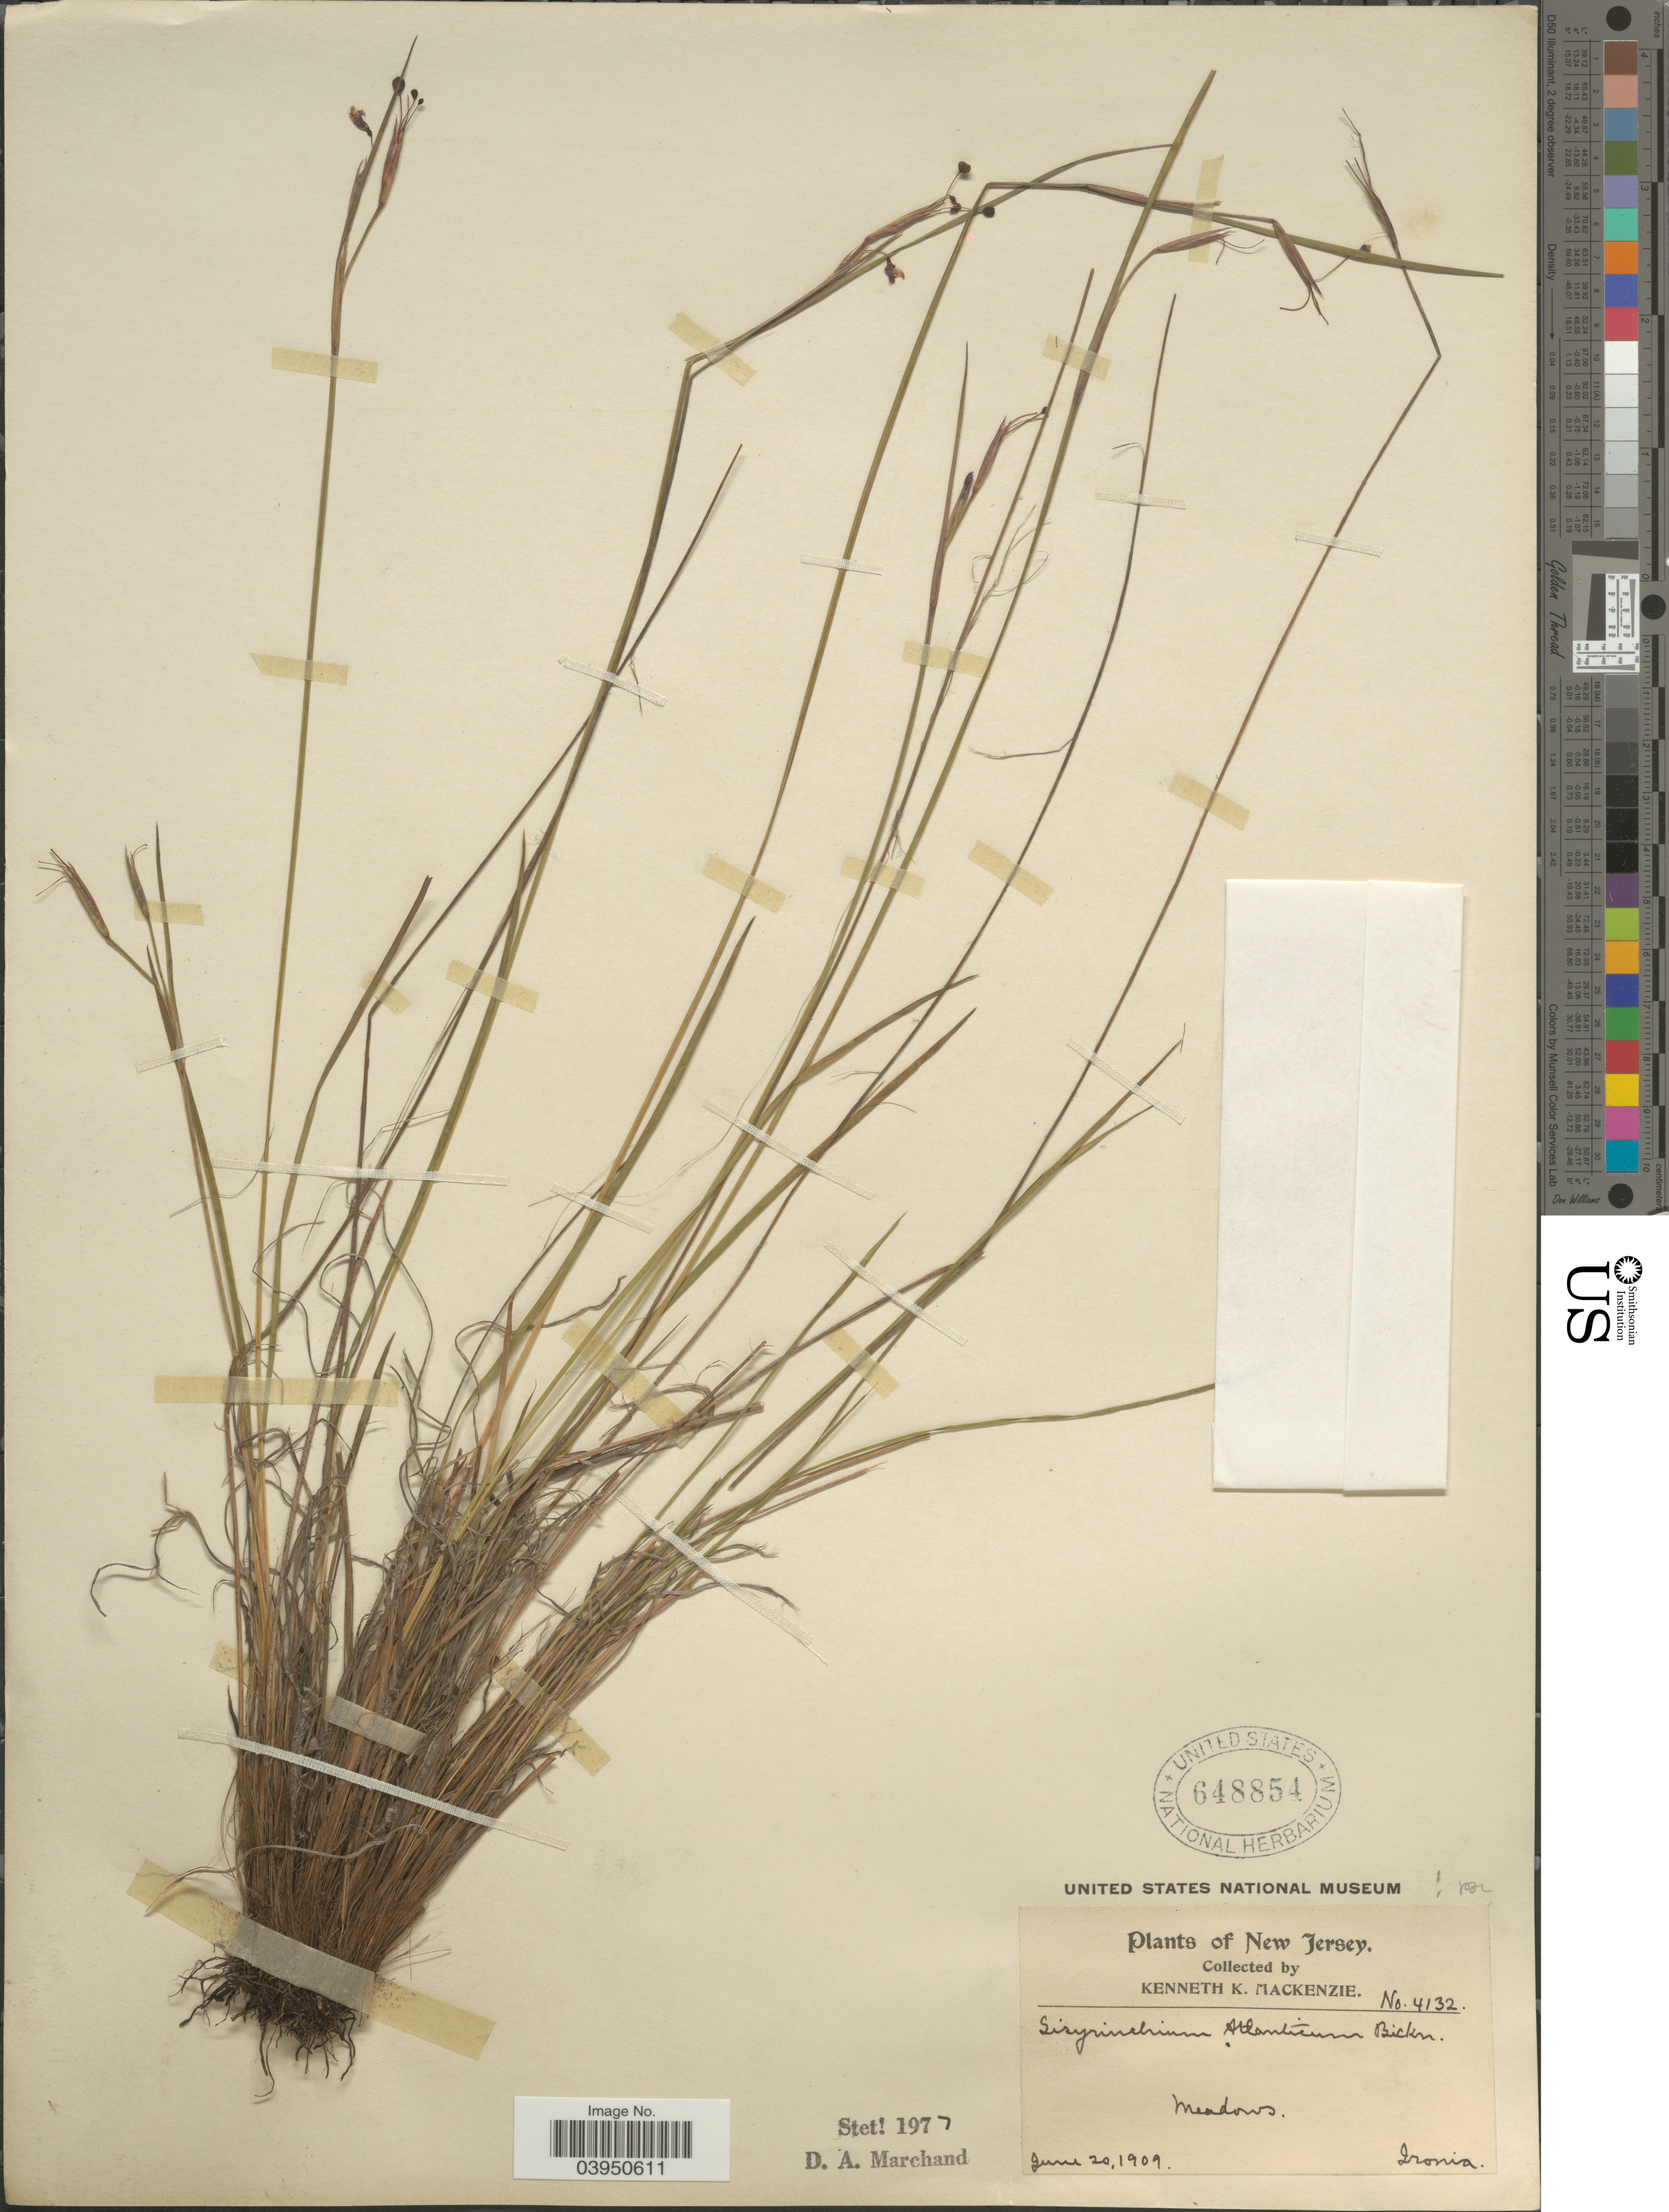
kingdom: Plantae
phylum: Tracheophyta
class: Liliopsida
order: Asparagales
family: Iridaceae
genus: Sisyrinchium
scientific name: Sisyrinchium atlanticum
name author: E.P. Bicknell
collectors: K. K. Mackenzie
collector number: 4132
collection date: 1909-06-20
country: United States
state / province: New Jersey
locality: Ironia.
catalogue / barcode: US 648854